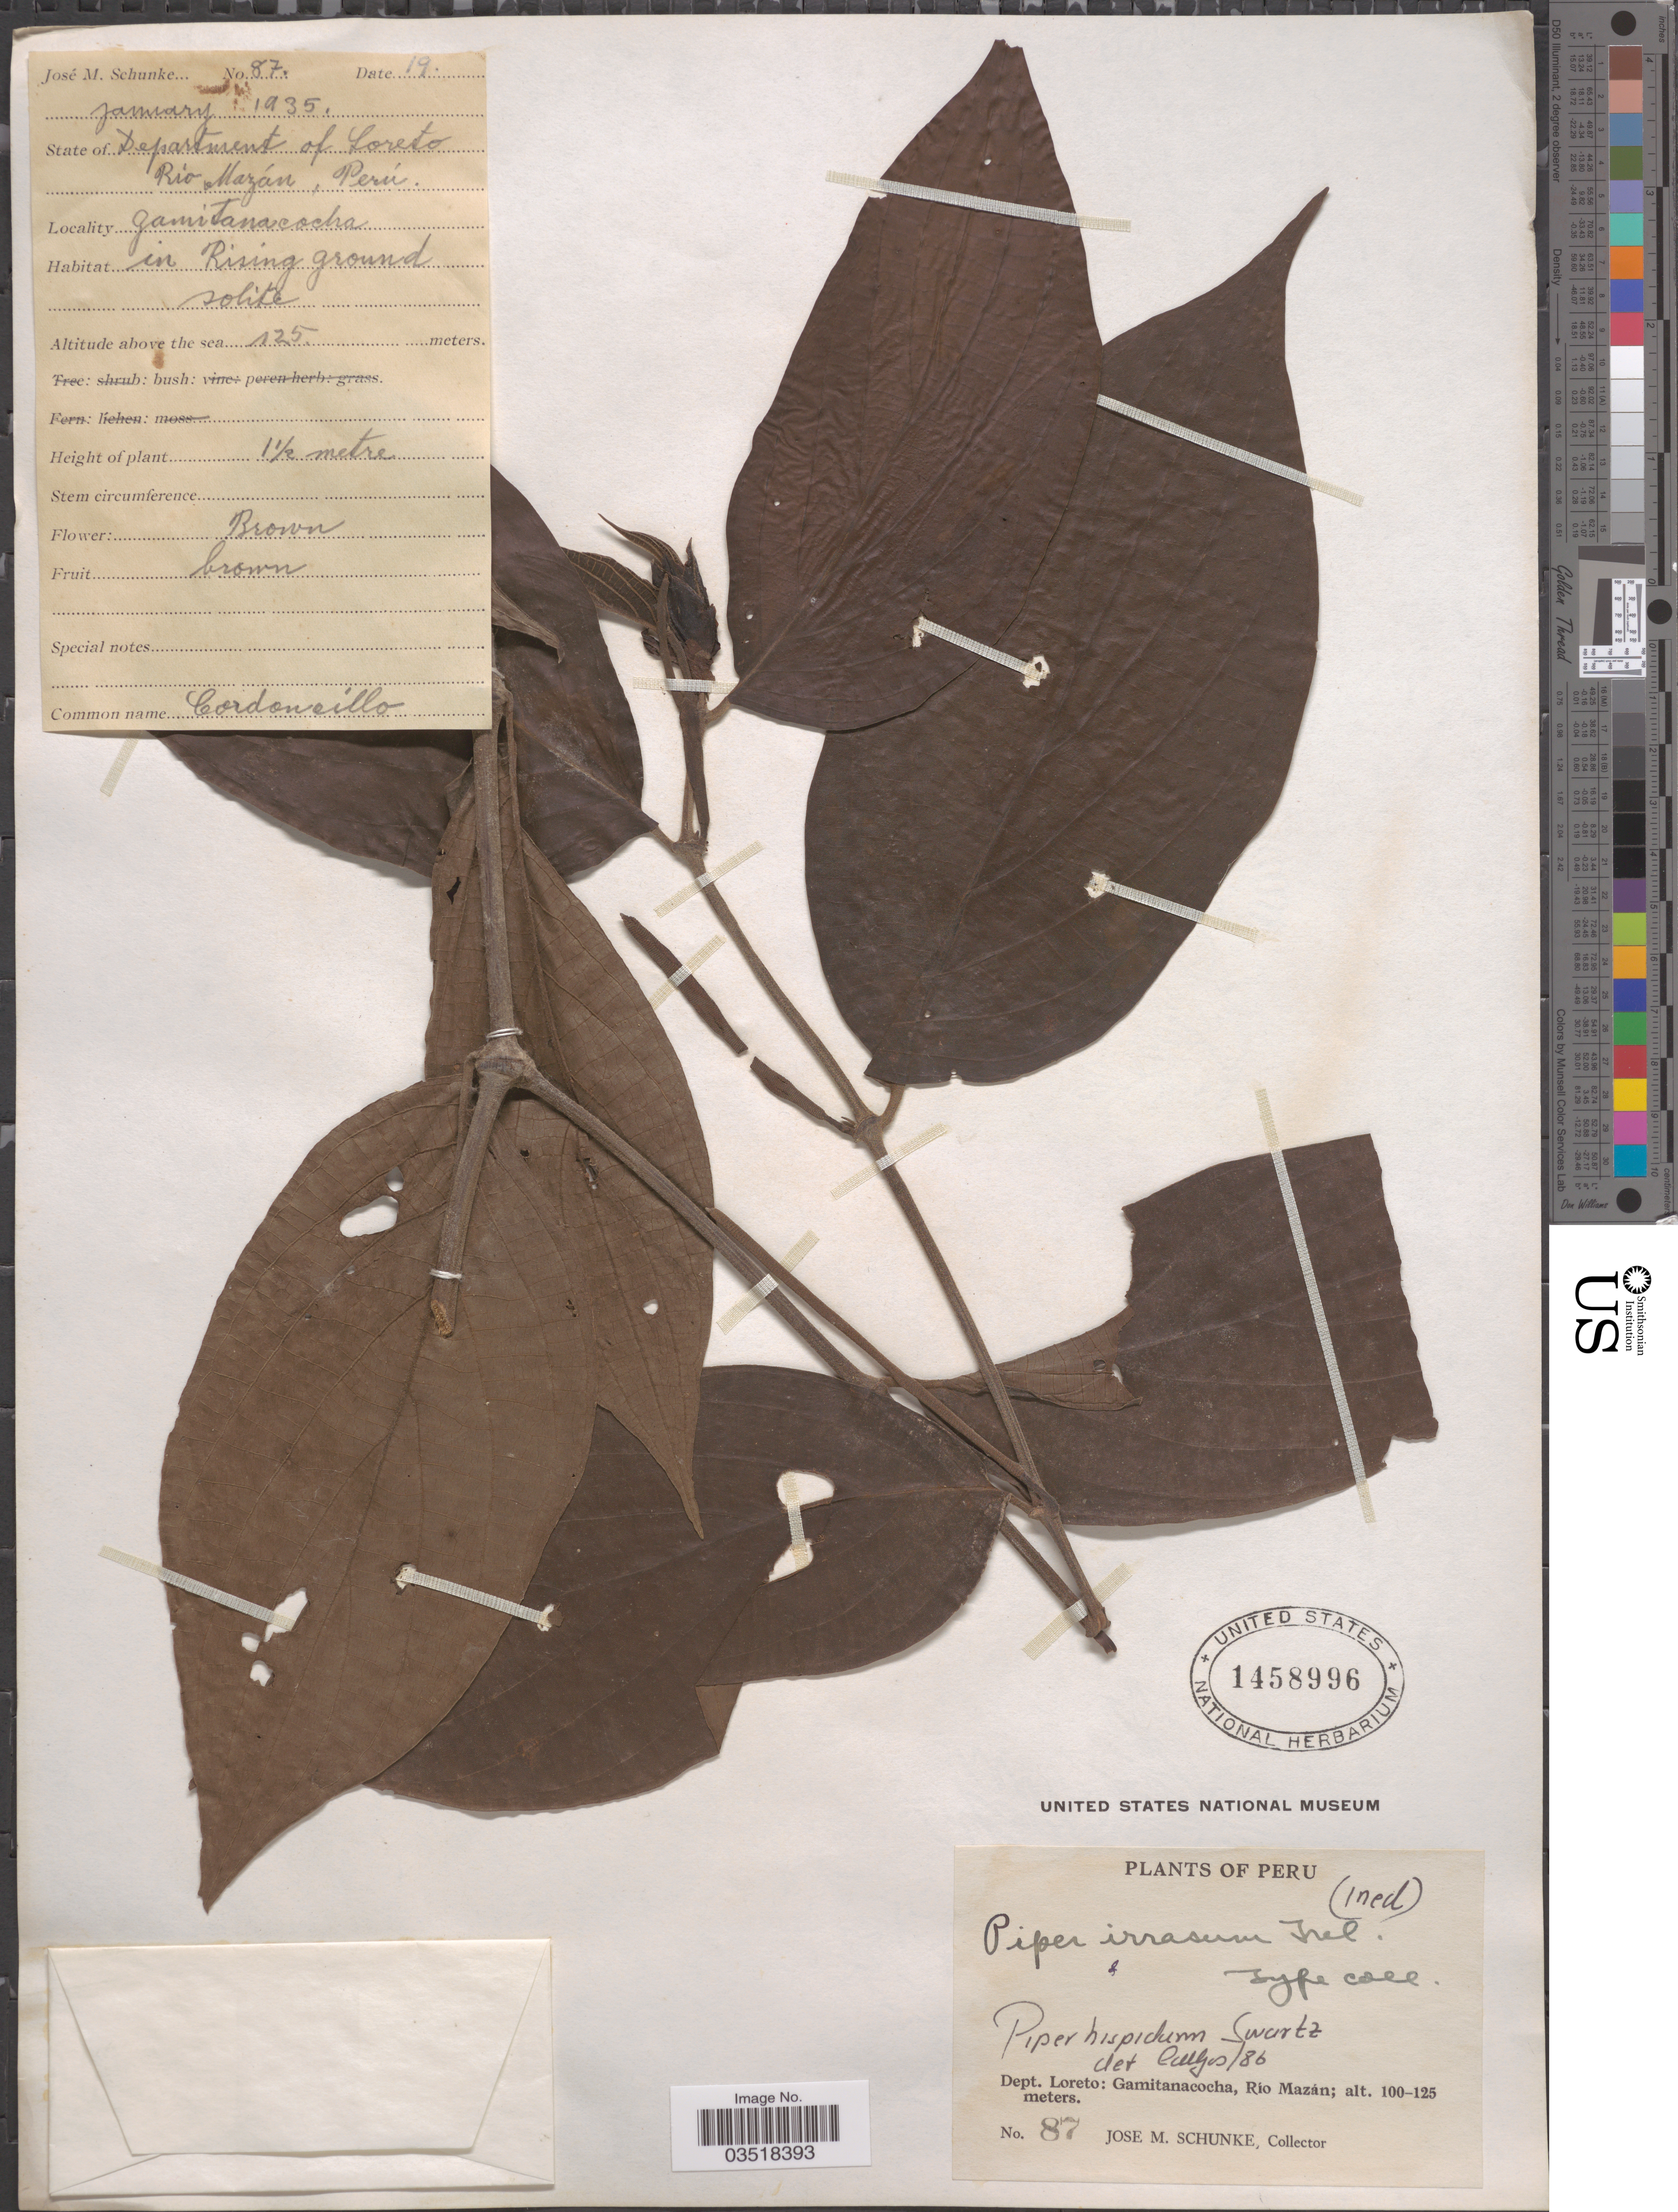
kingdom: Plantae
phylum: Tracheophyta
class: Magnoliopsida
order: Piperales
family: Piperaceae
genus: Piper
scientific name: Piper iquitosense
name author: Trel.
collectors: J. M. Schunke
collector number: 87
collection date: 1935-01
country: Peru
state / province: Loreto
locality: Dept. Loreto: Gamitanacocha, Río Mazán.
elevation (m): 125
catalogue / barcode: US 1458996